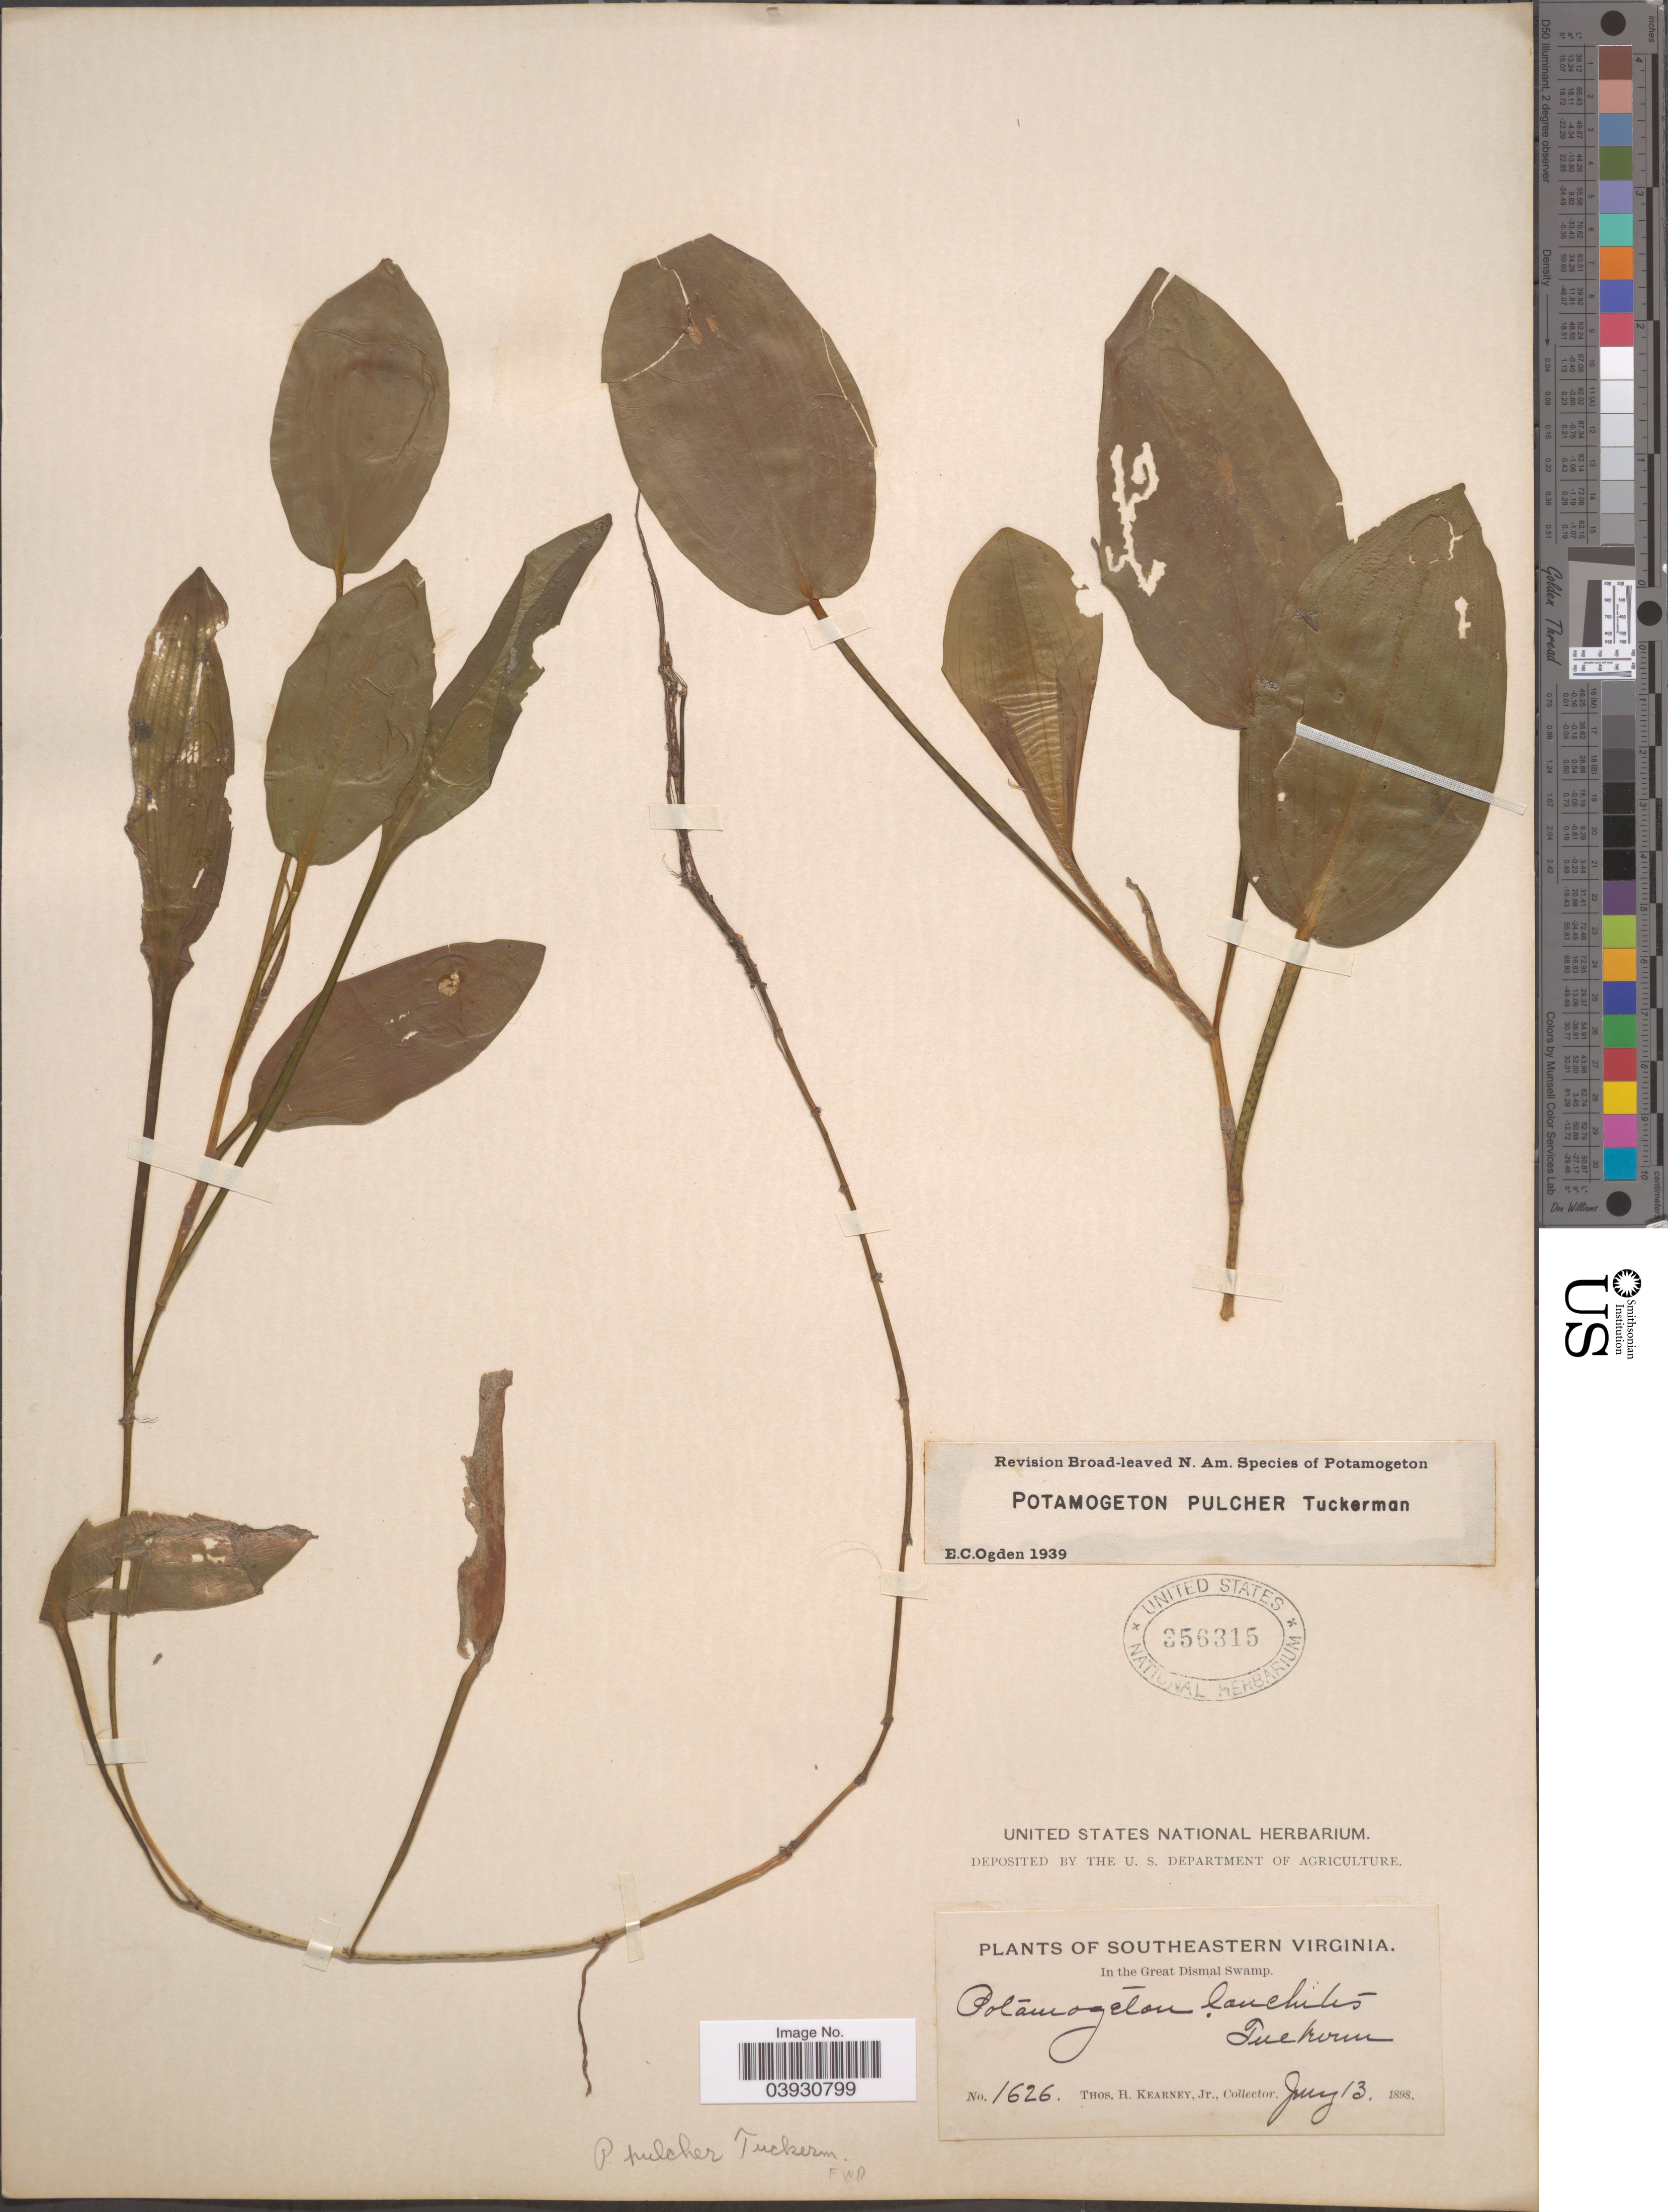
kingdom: Plantae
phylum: Tracheophyta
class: Liliopsida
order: Alismatales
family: Potamogetonaceae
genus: Potamogeton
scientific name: Potamogeton pulcher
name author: Tuck.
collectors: T. H. Kearney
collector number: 1626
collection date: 1898-07-13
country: United States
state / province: Virginia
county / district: City of Chesapeake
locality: Southeastern Virginia. In the Great Dismal Swamp.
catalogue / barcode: US 356315